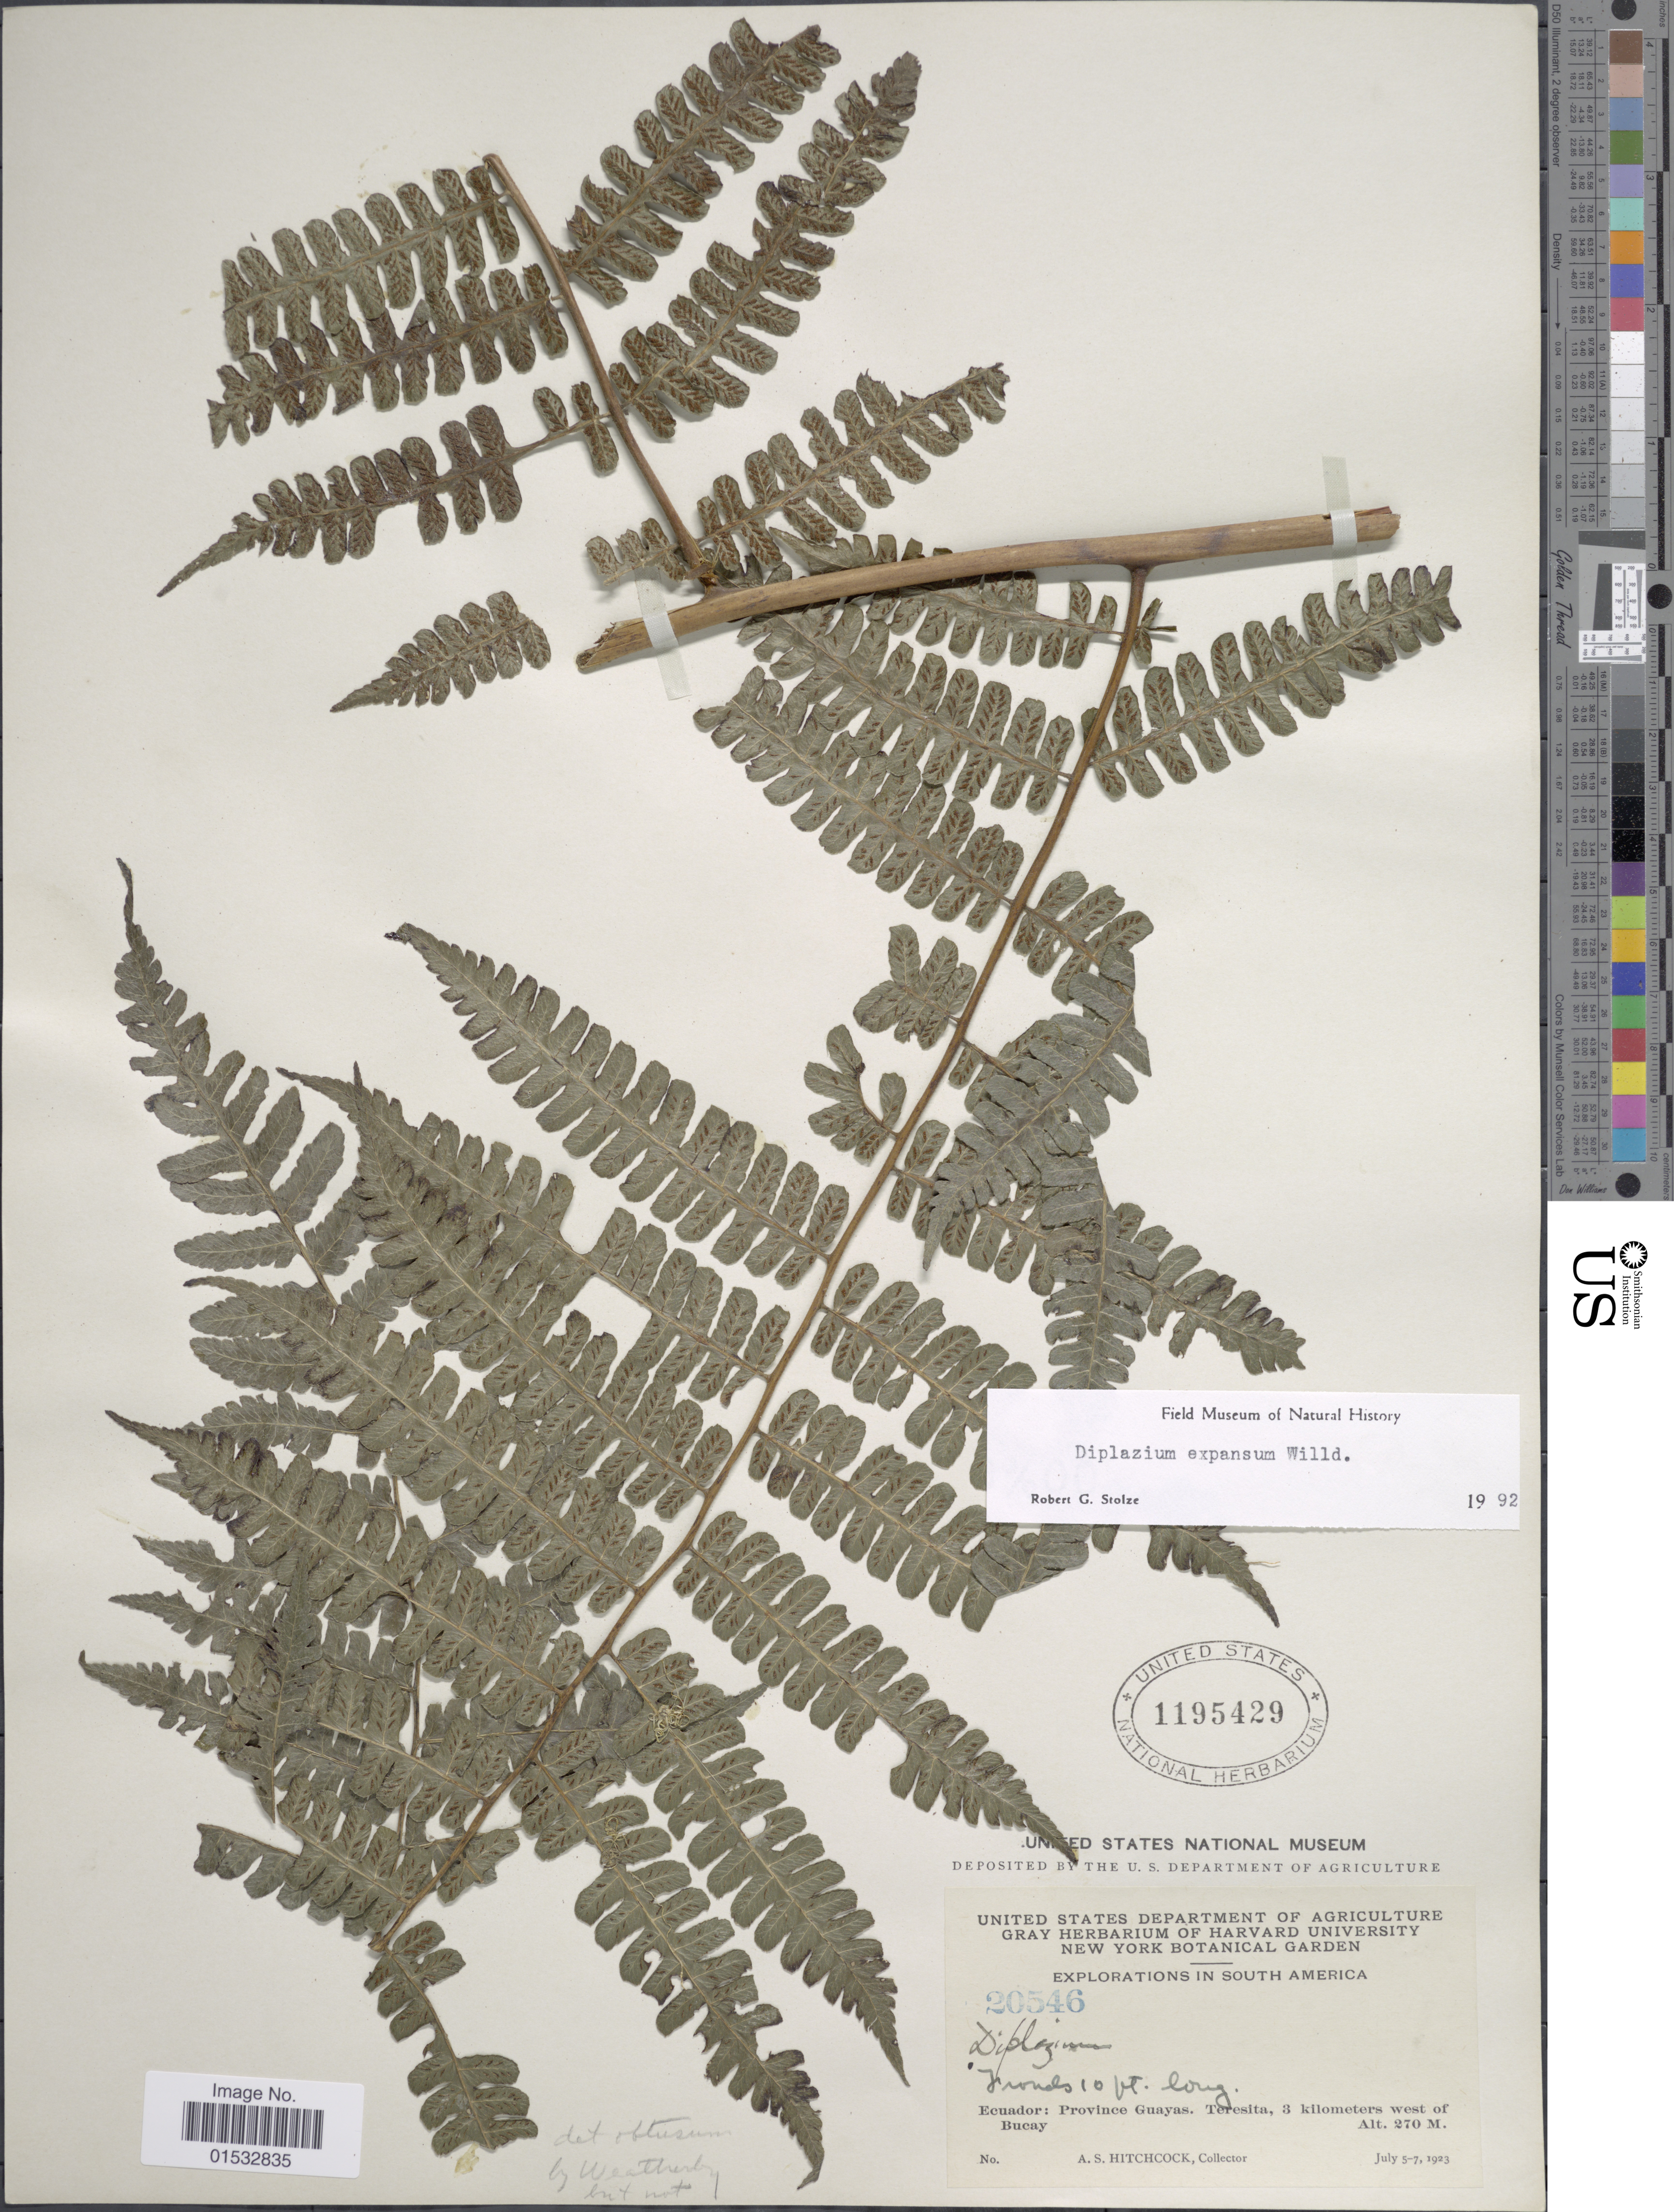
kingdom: Plantae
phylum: Tracheophyta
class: Polypodiopsida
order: Polypodiales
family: Athyriaceae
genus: Diplazium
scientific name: Diplazium expansum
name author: Willd.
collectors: A. S. Hitchcock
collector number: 20546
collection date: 1923-07-05/1923-07-07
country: Ecuador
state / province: Guayas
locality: Teresita, 3 kilomters west of Bucay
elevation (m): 270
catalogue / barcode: US 1195429